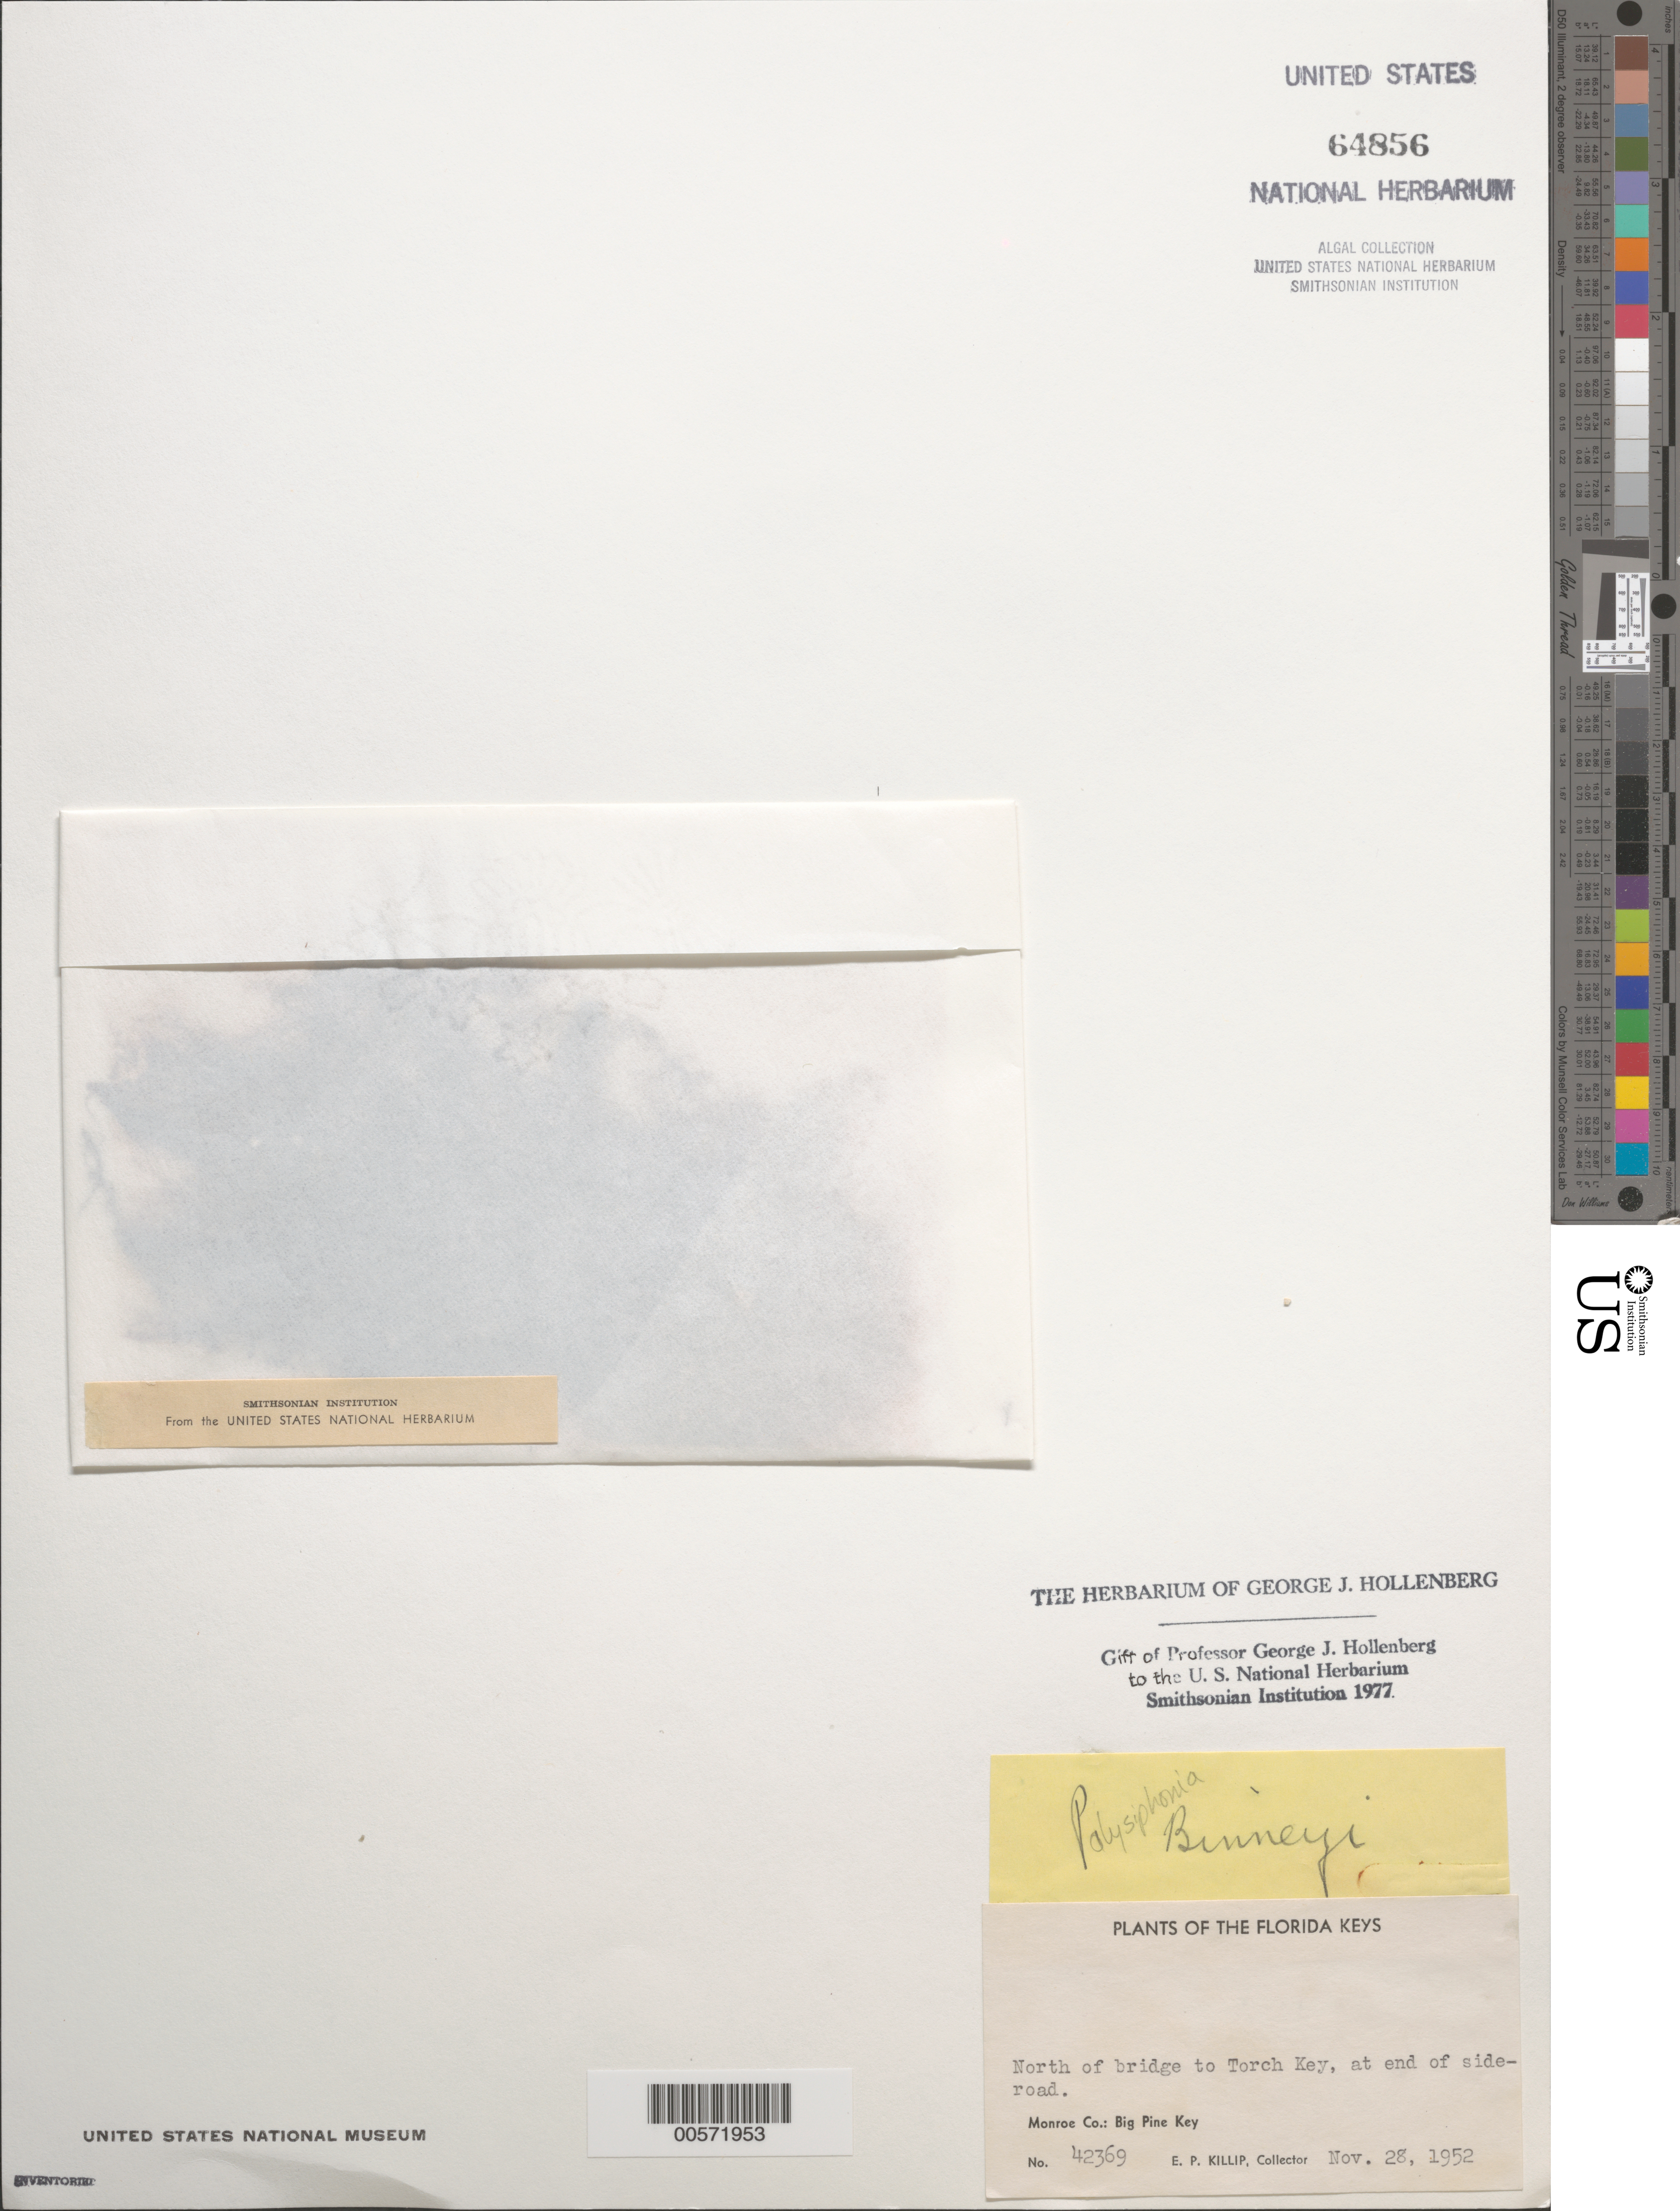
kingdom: Plantae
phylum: Rhodophyta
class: Florideophyceae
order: Ceramiales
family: Rhodomelaceae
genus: Polysiphonia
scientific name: Polysiphonia binneyi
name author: Harv.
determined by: Hollenberg, George J.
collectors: E. P. Killip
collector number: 42369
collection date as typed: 28 Nov 1952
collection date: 1952-11-28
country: United States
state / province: Florida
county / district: Monroe County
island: Big Pine Key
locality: North of Torch Key Bridge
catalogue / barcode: US 64856